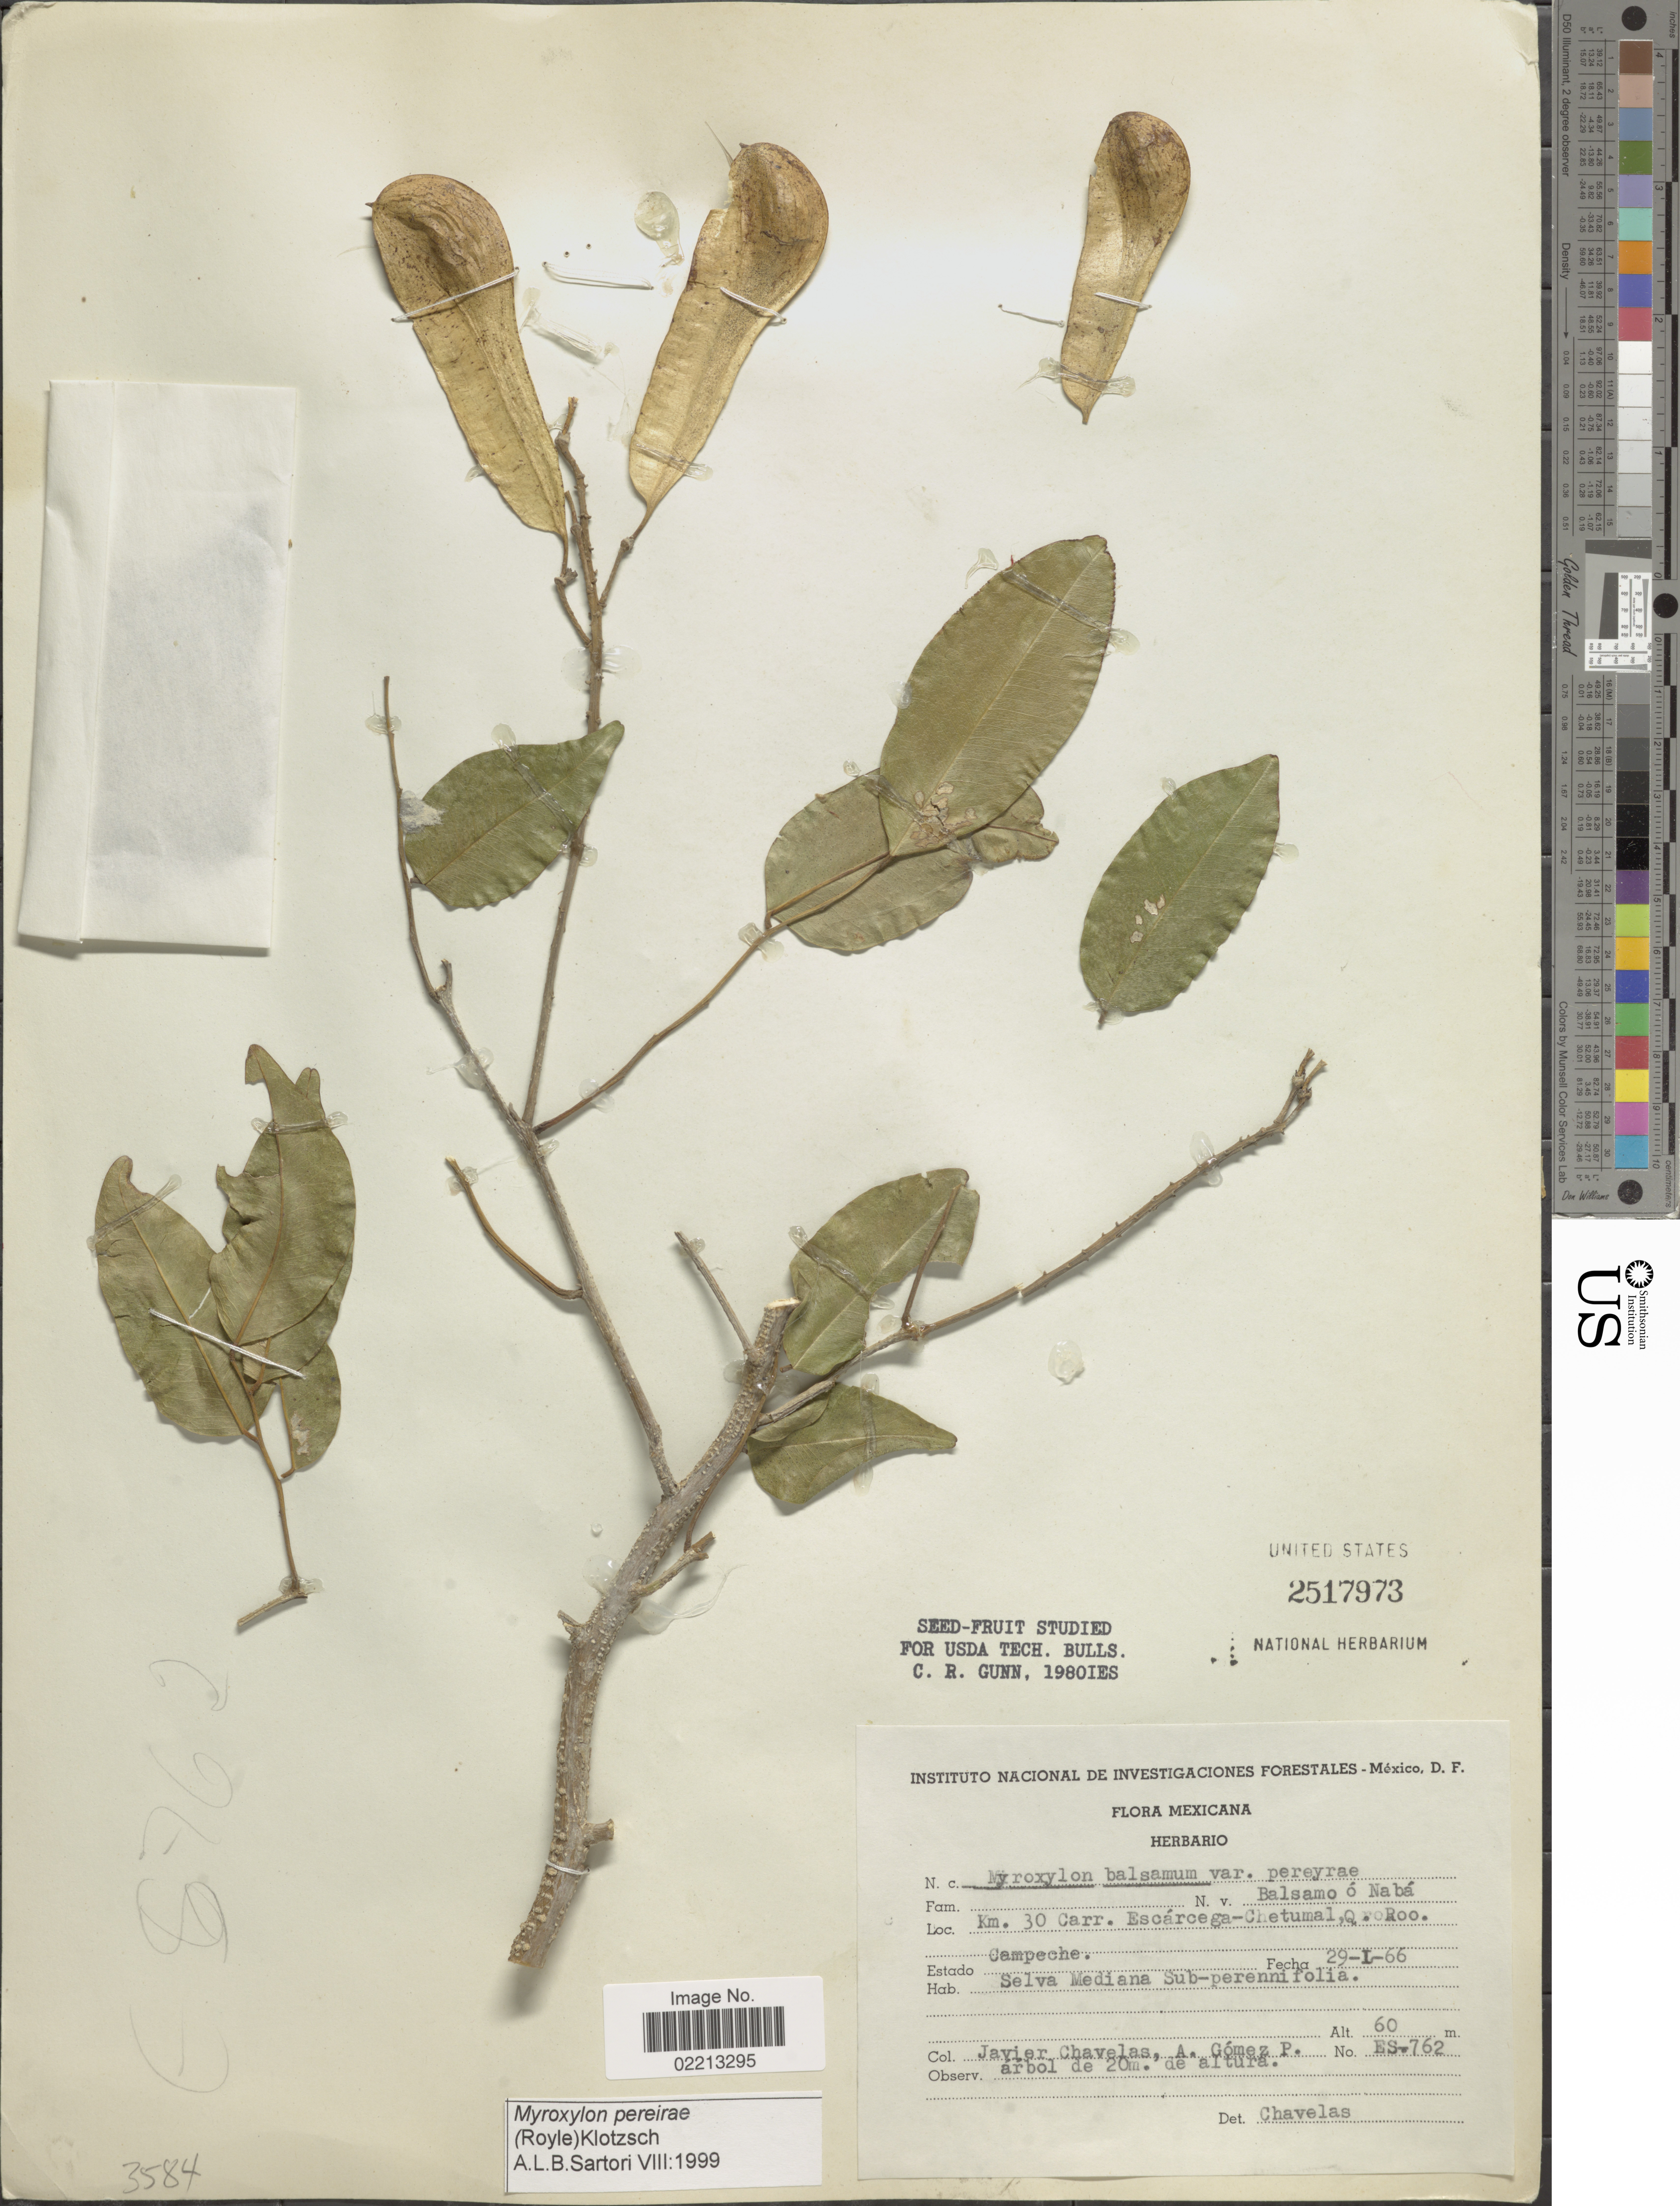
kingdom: Plantae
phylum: Tracheophyta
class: Magnoliopsida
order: Fabales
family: Fabaceae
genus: Myroxylon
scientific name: Myroxylon pereirae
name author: (Royle) Klotzsch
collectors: Chavelas, J. & A. Gómez Pompa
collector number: ES-762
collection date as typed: Transcribed d/m/y: 21/1/66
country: Mexico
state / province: Campeche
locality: Km. 30 Carr. Escarcega-Chetumal, Q Roo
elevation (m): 60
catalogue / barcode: US 2517973